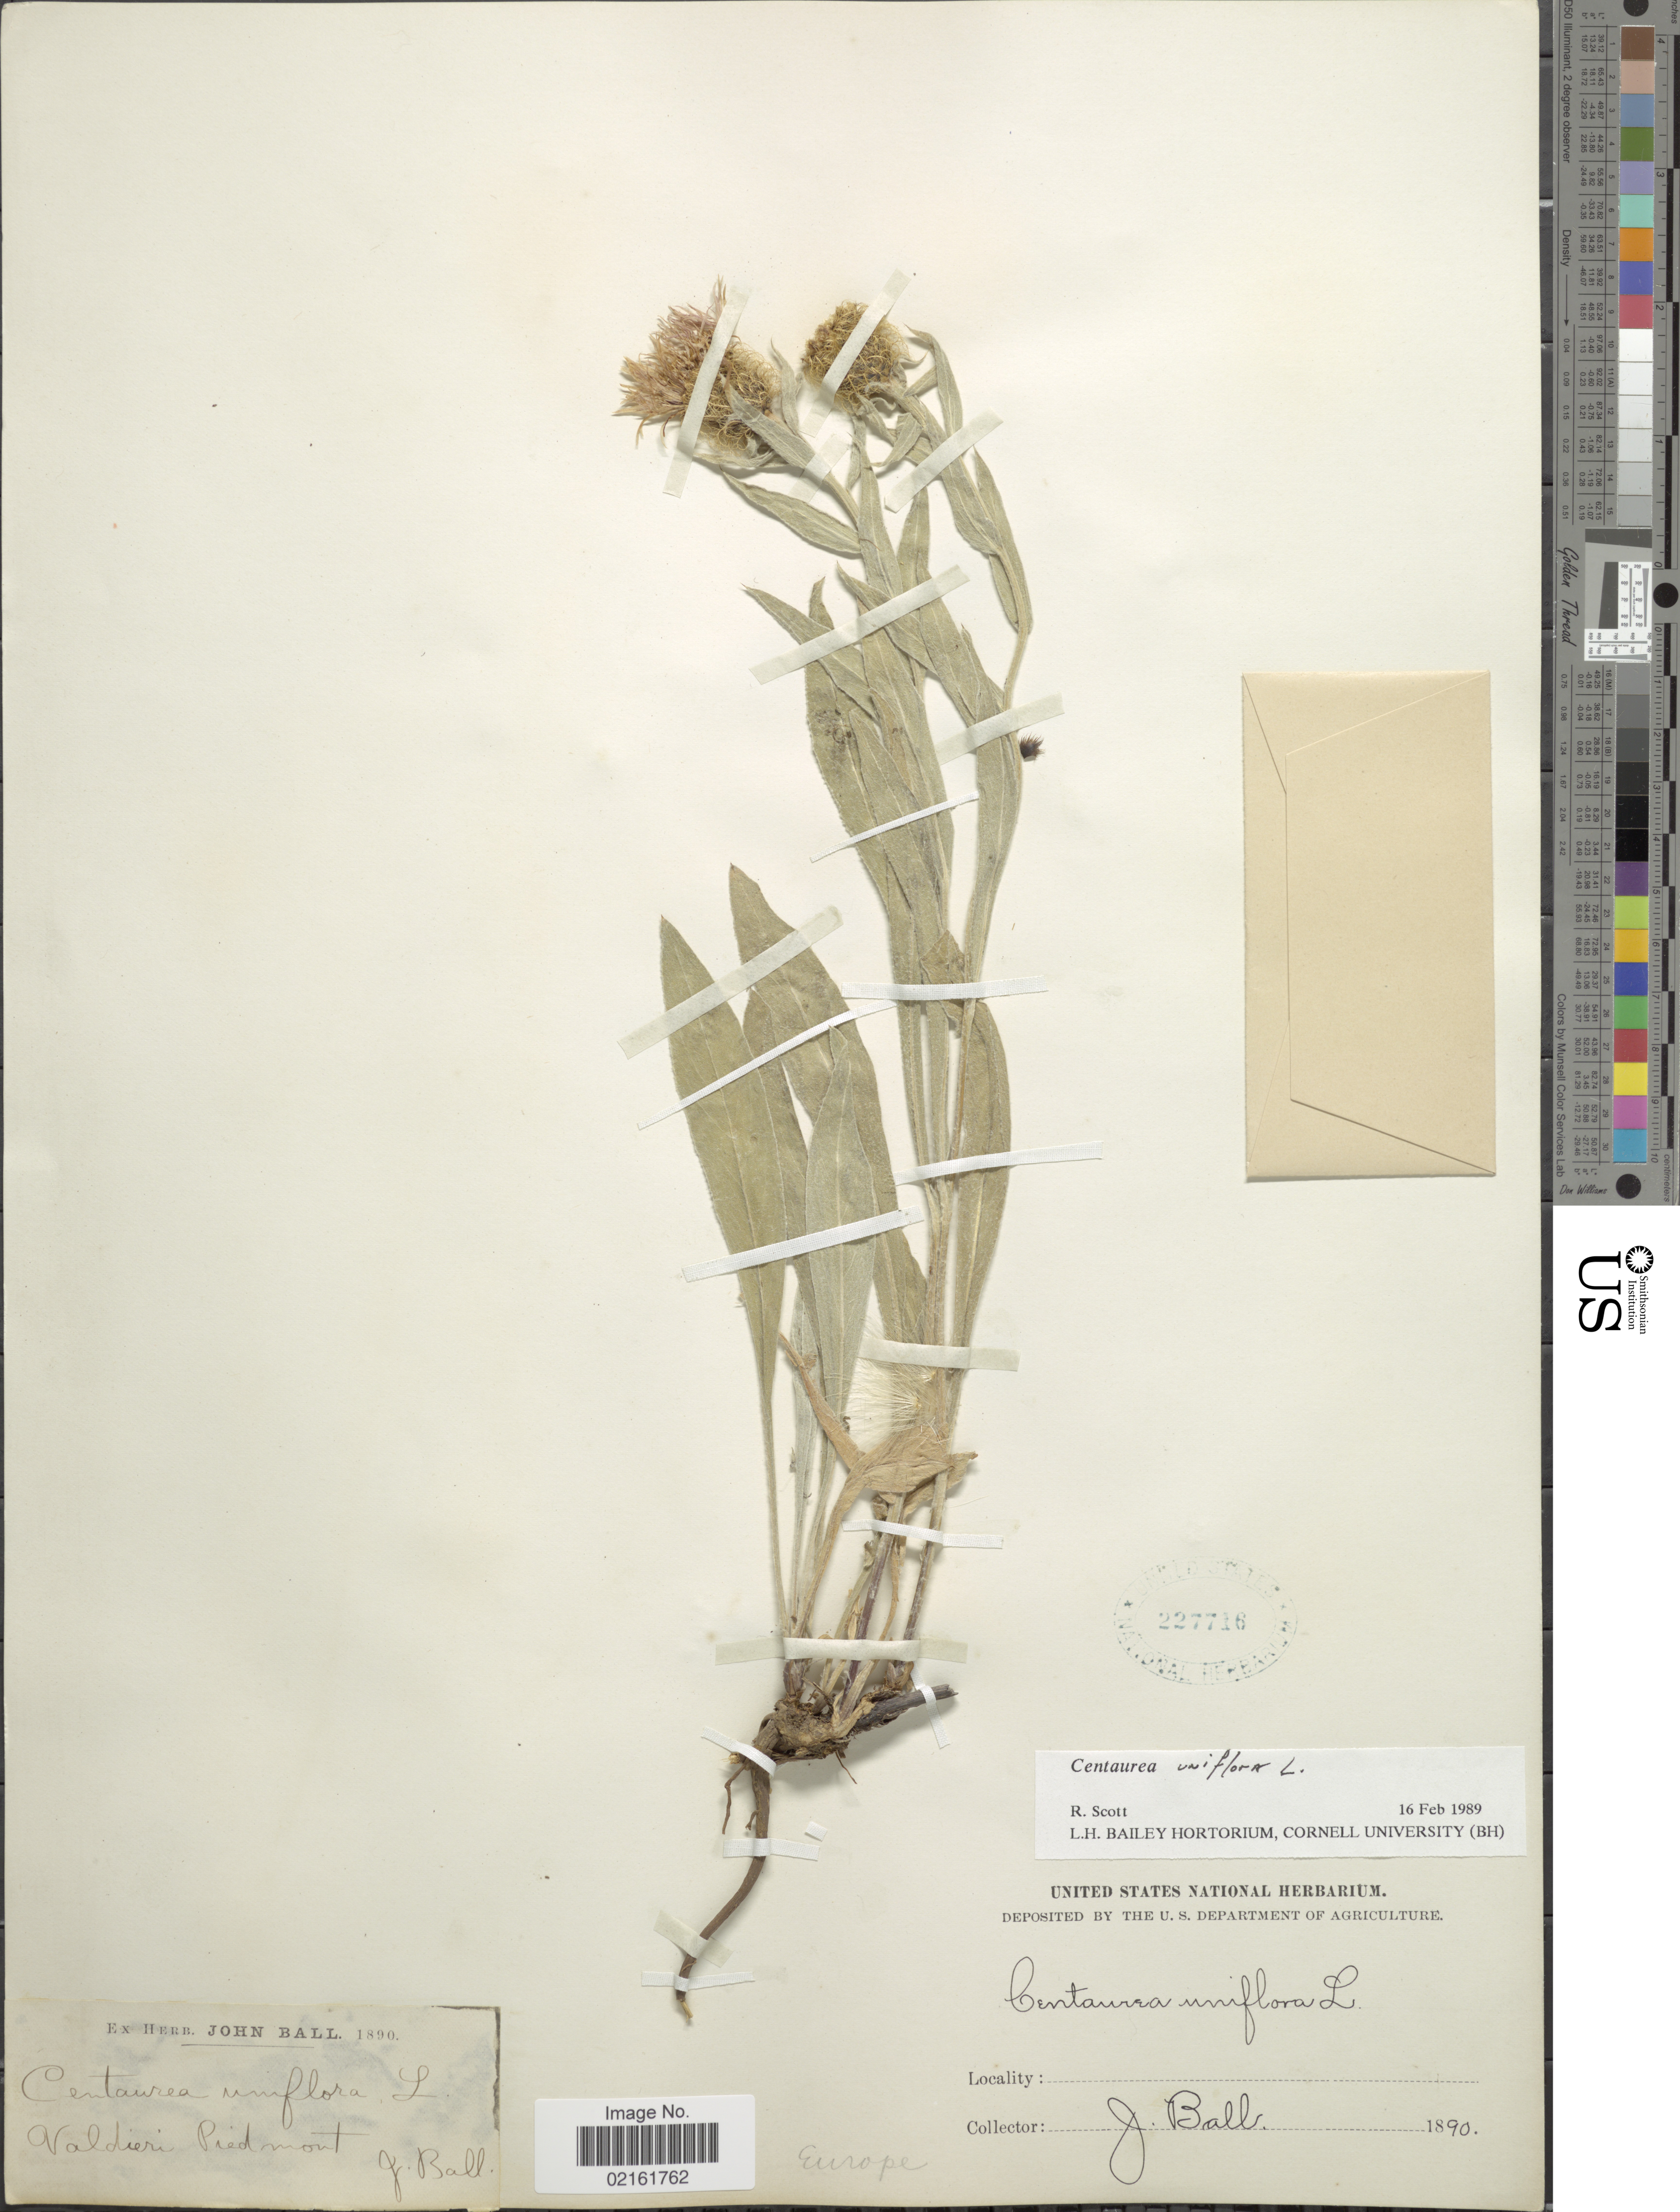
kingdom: Plantae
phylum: Tracheophyta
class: Magnoliopsida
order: Asterales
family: Asteraceae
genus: Centaurea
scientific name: Centaurea uniflora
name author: Turra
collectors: J. Ball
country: Italy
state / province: Piedmont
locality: Valdieri Piedmont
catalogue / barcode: US 227716